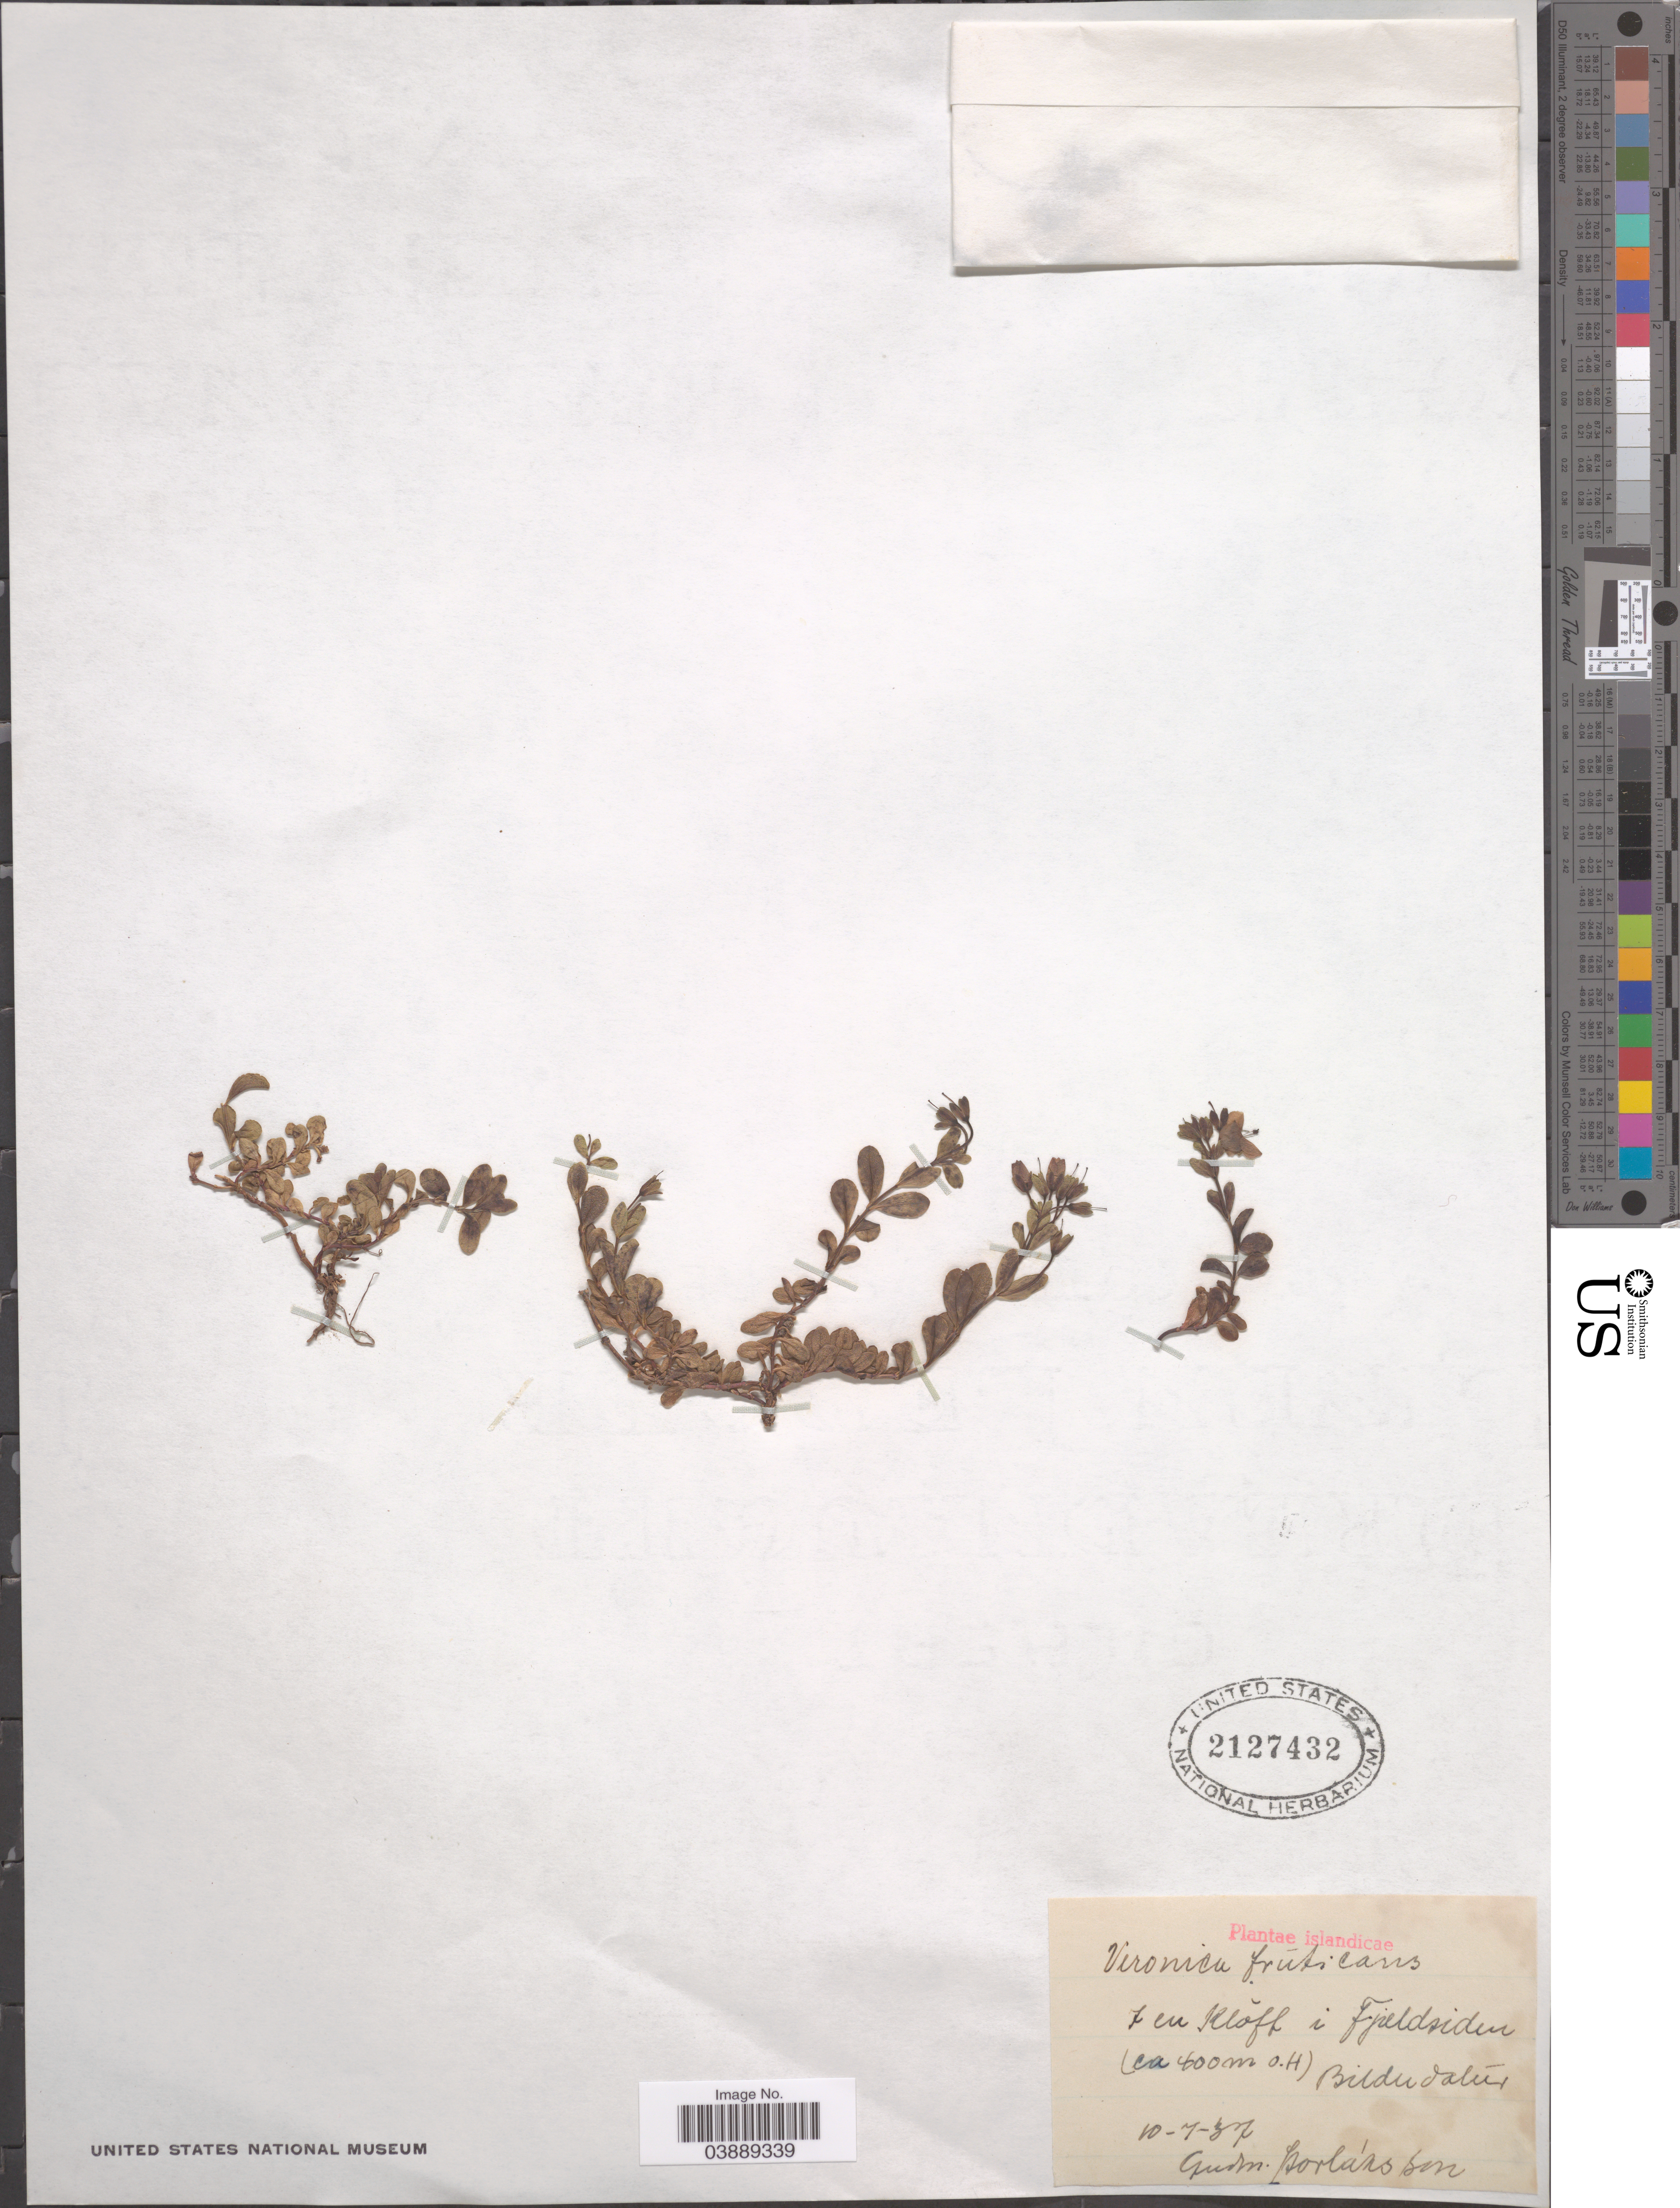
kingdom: Plantae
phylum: Tracheophyta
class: Magnoliopsida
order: Lamiales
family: Plantaginaceae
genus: Veronica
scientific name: Veronica fruticans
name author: Jacq.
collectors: G. Porlaksson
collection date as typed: Transcribed d/m/y: 10/7/37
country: Iceland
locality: Islandicae. Fen Klŏff i Fjieldsiden. Bildudalúr.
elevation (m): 400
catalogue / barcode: US 2127432